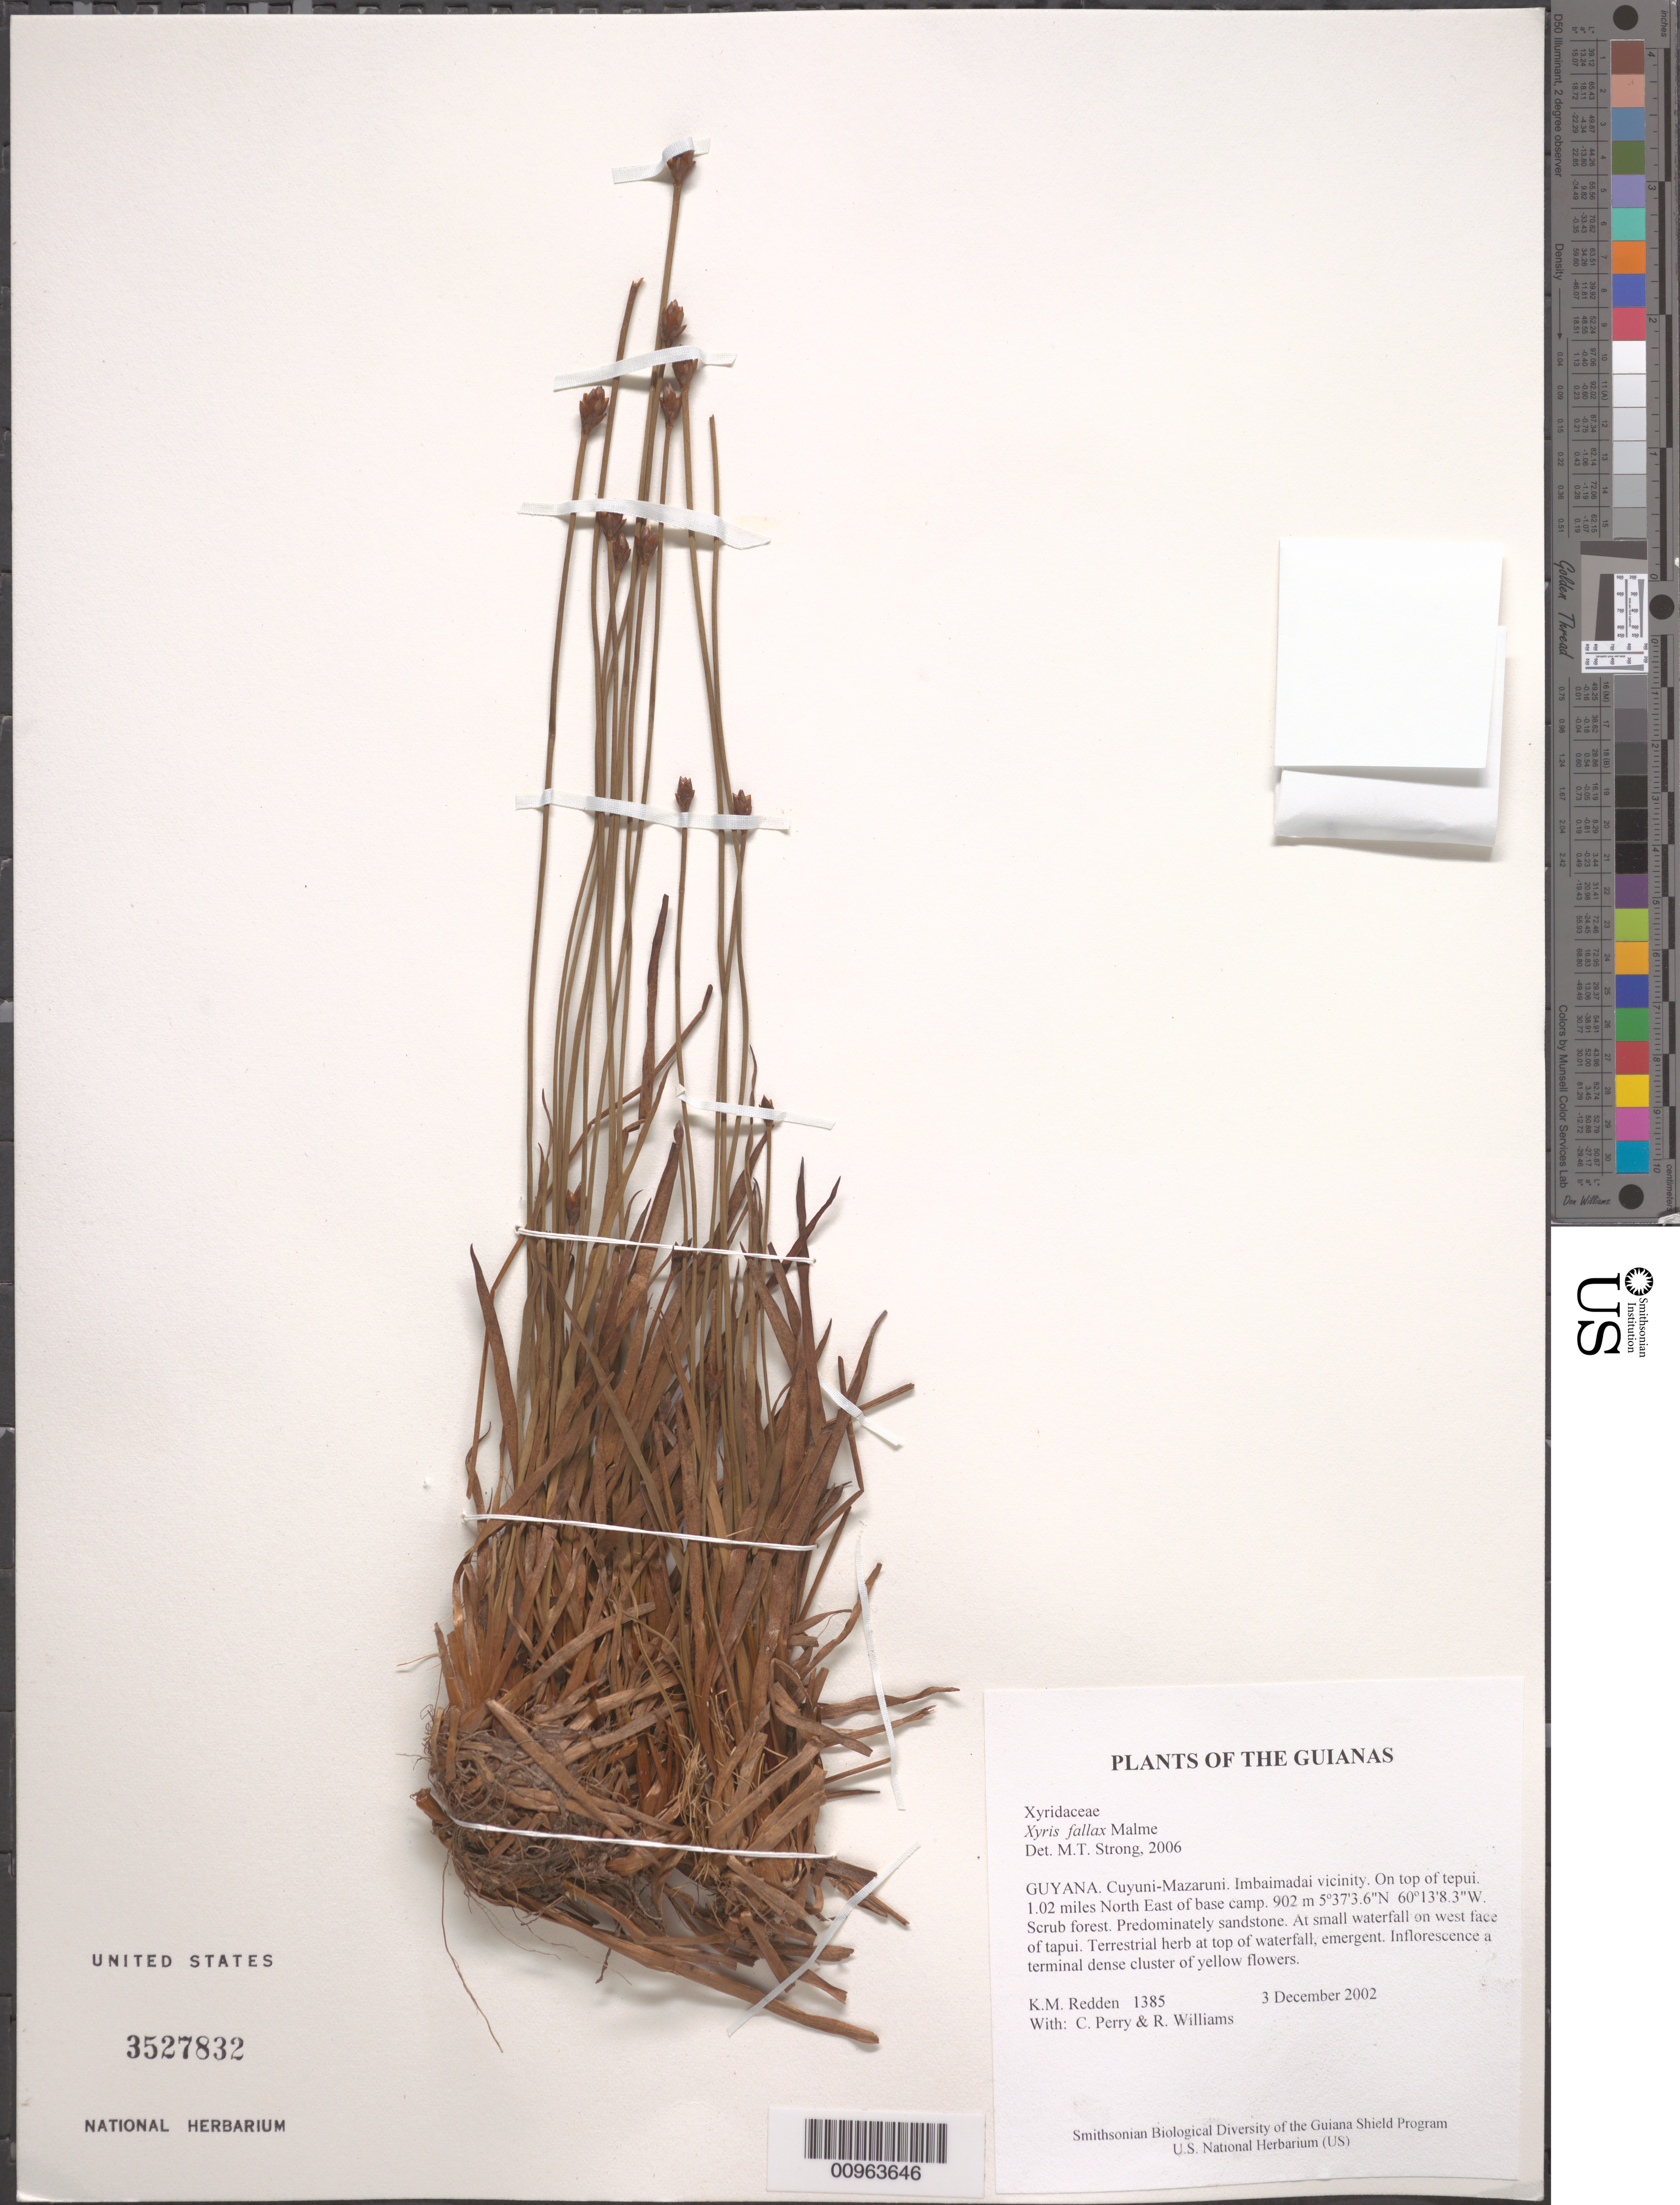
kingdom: Plantae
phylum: Tracheophyta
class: Liliopsida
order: Poales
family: Xyridaceae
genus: Xyris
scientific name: Xyris fallax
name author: Malme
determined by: Strong, M. T., (US), Smithsonian Institution - National Museum of Natural History (UNITED STATES)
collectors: K. M. Redden, C. Perry & R. Williams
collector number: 1385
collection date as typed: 3 December 2002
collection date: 2002-12-03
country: Guyana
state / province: Cuyuni-Mazaruni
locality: Imbaimadai vicinity. On top of tepui. 1.02 miles Northeast of base camp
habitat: Scrub forest. Predominately sandstone. At small waterfall on west face of tepui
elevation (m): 902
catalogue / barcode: US 3527832